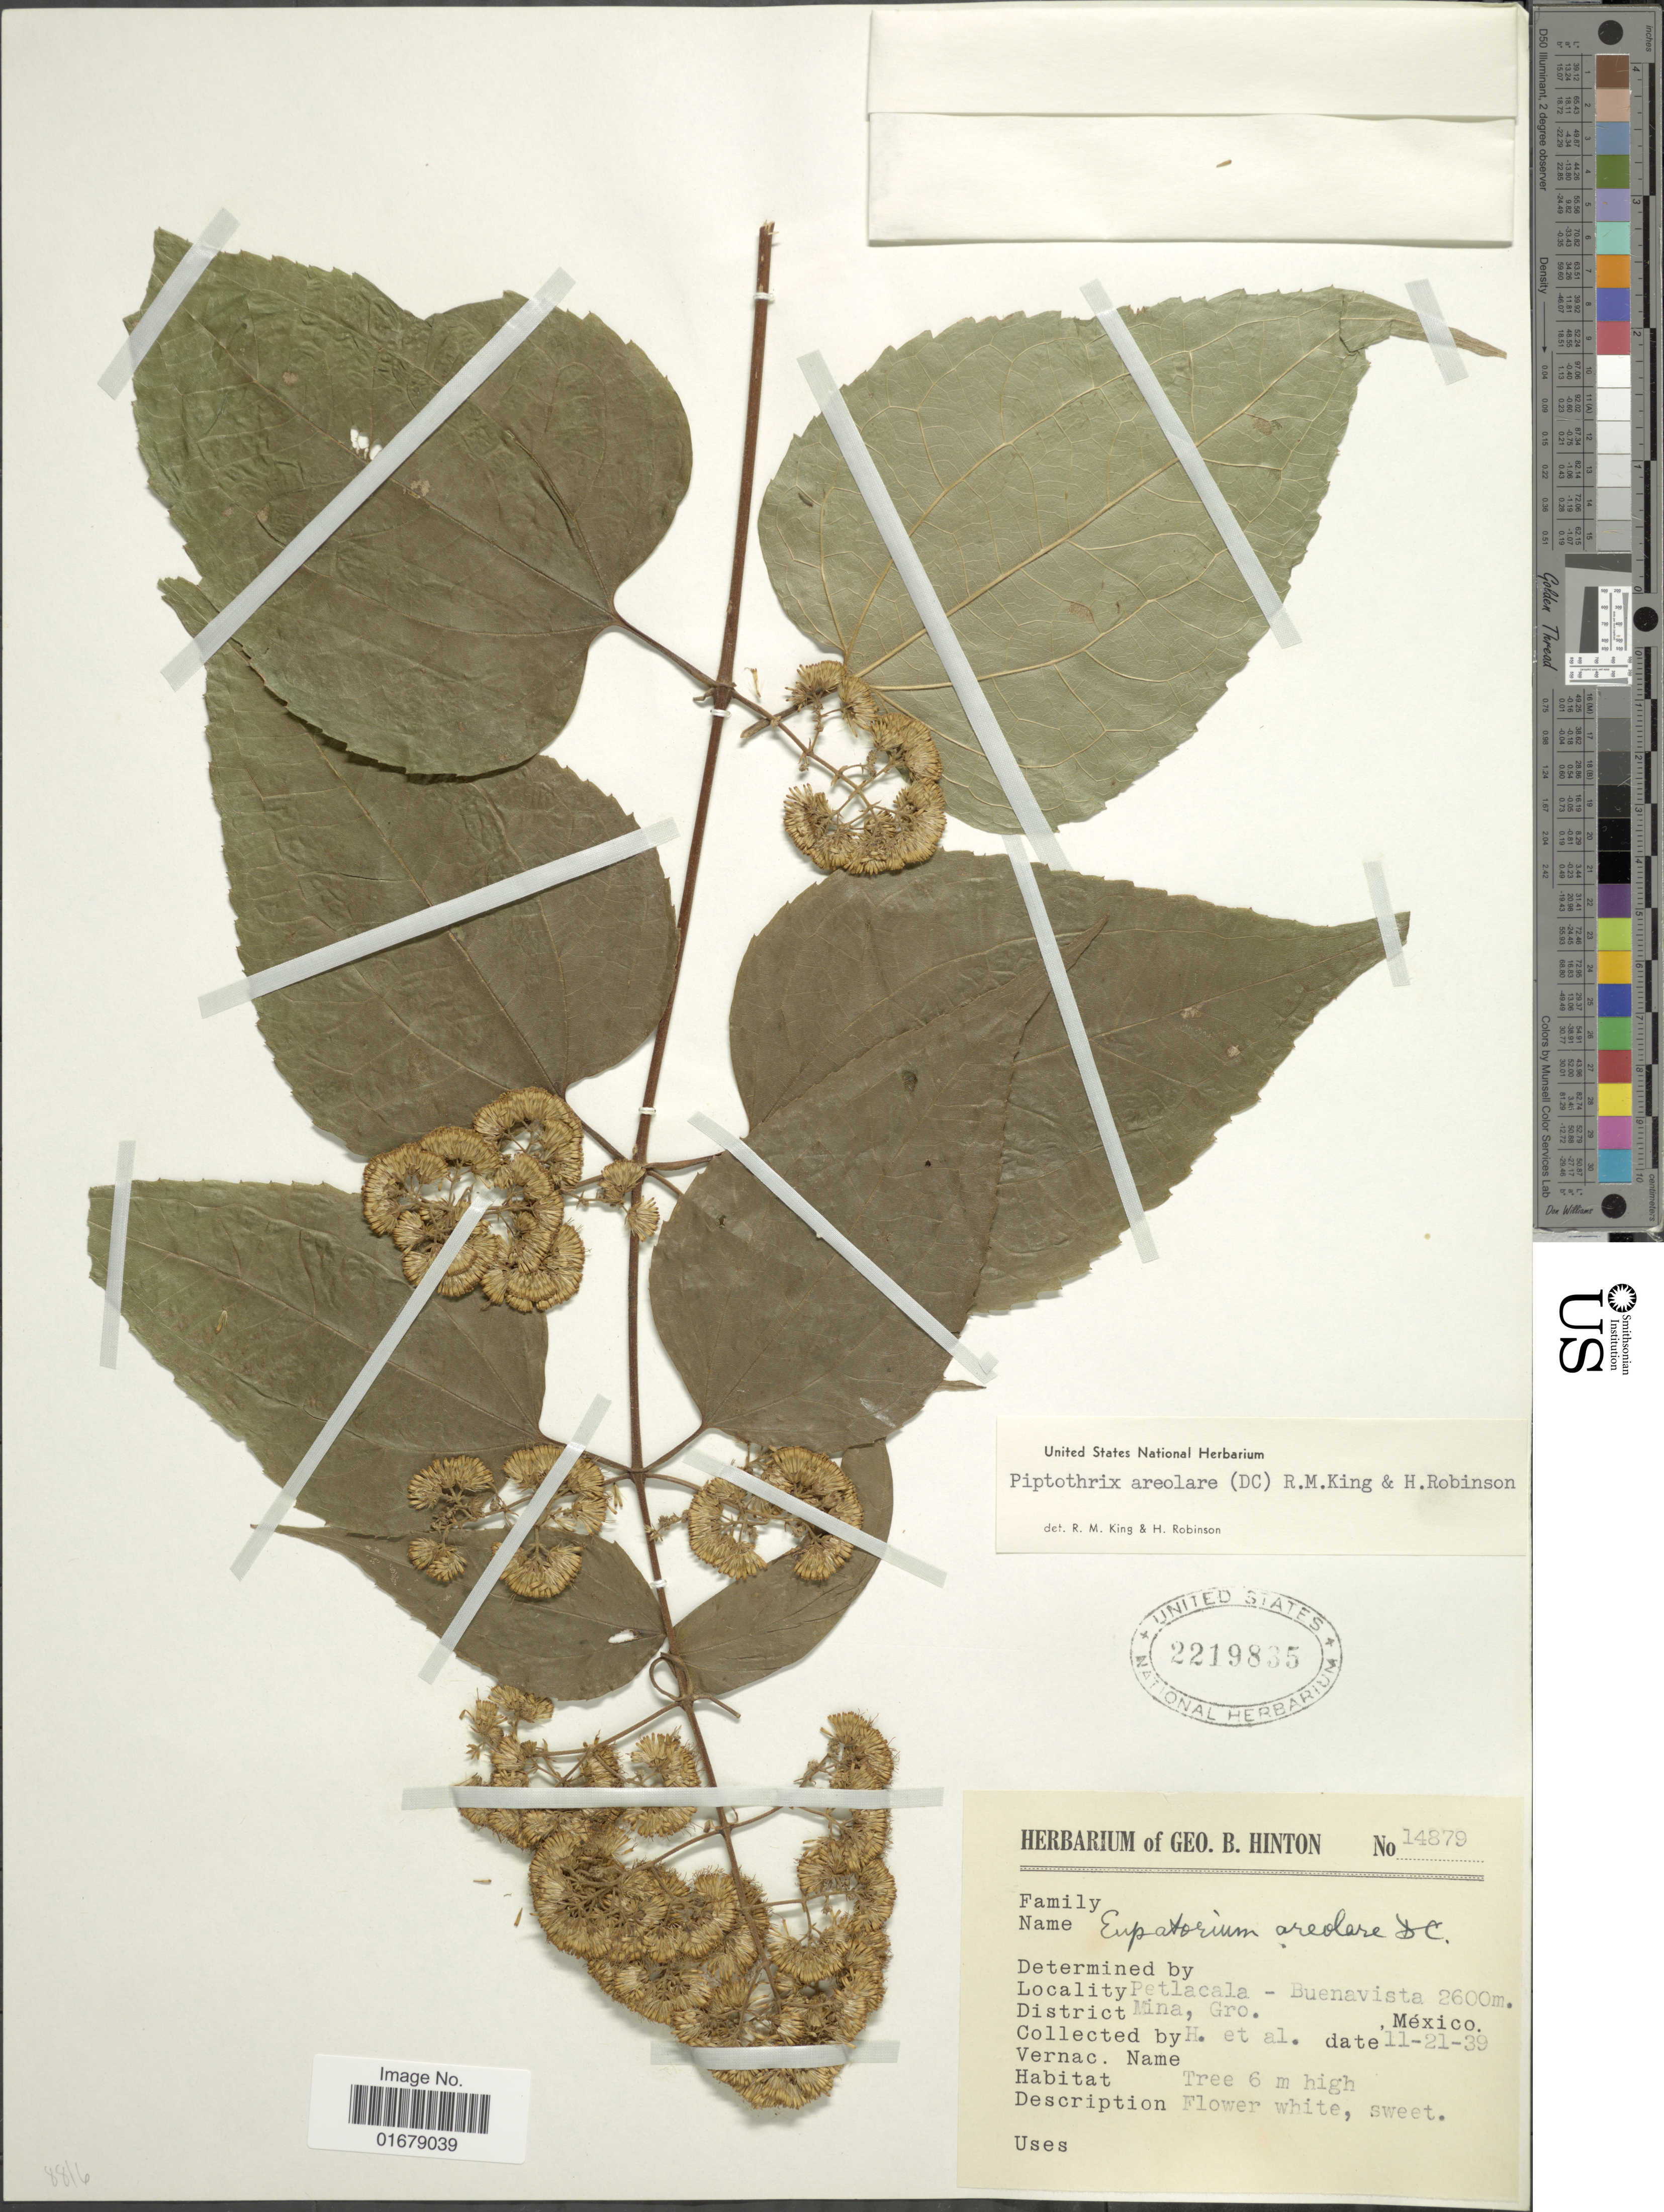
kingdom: Plantae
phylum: Tracheophyta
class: Magnoliopsida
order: Asterales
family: Asteraceae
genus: Piptothrix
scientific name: Piptothrix areolaris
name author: (DC.) R.M. King & H. Rob.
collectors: G. B. Hinton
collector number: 14879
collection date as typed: Transcribed d/m/y: 21/11/39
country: Mexico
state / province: Guerrero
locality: Petlacala - Buenavista. District Mina, Gro. Mexico.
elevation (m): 2600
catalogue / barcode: US 2219835